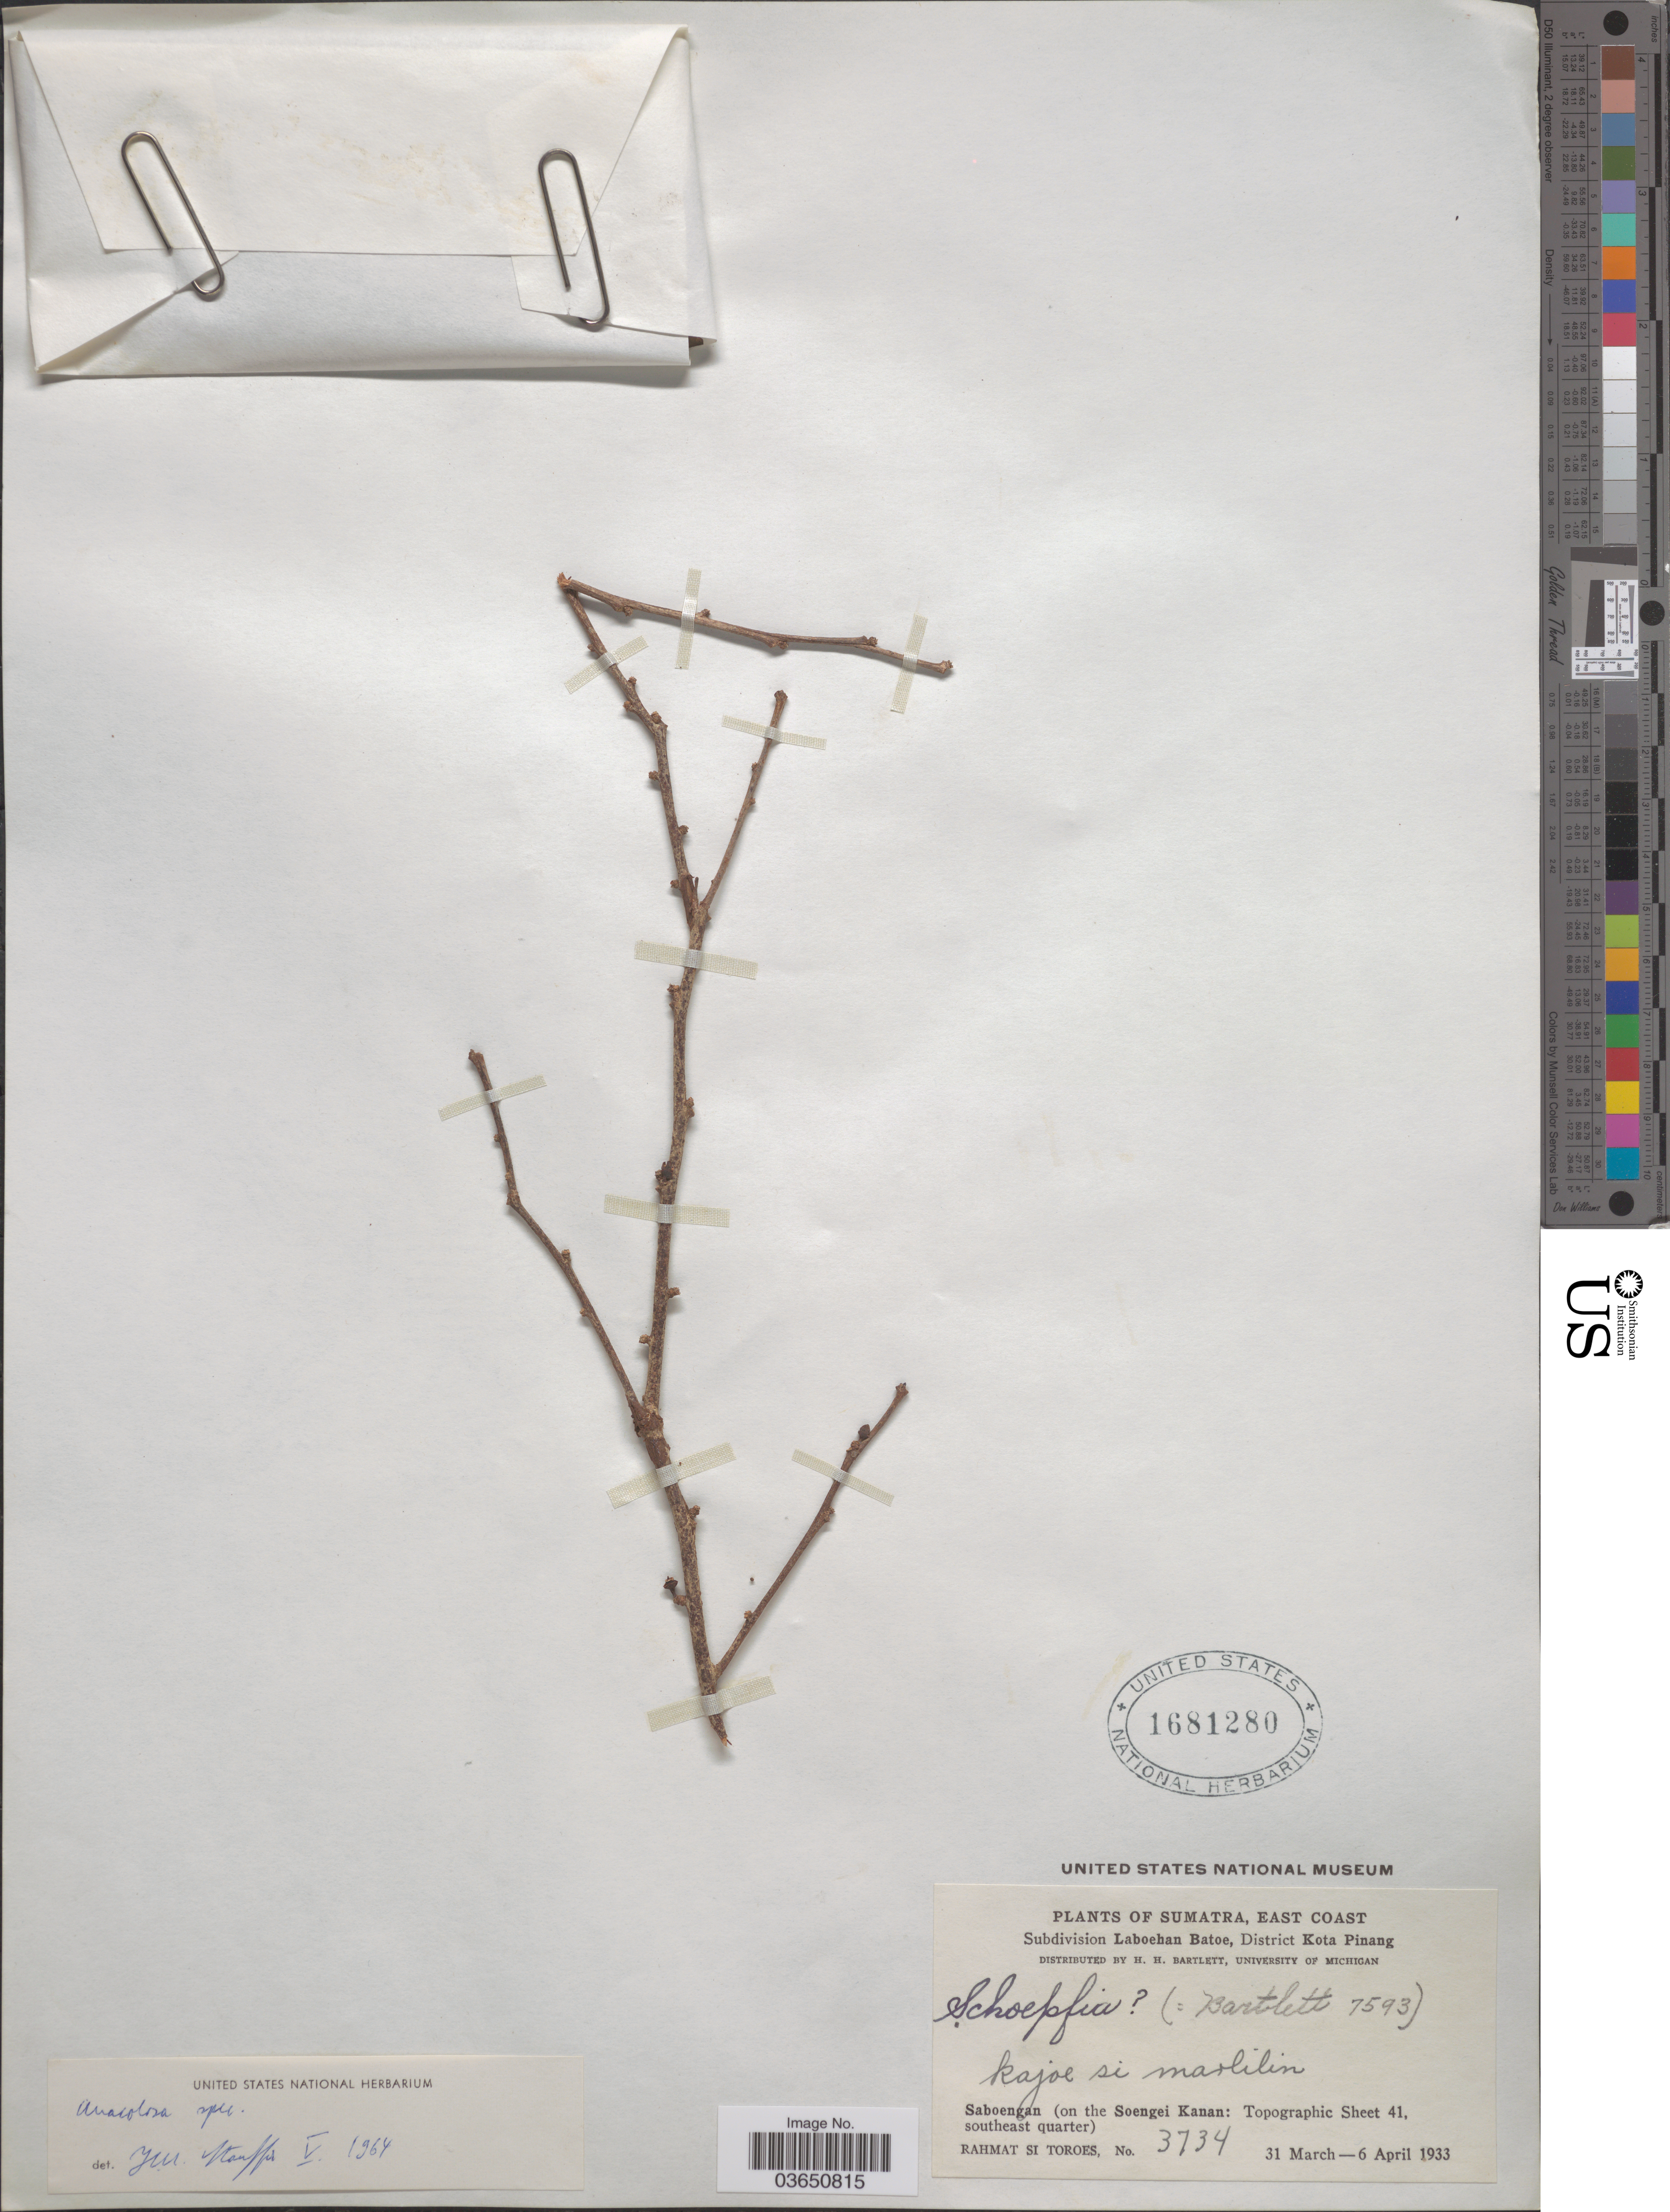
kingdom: Plantae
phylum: Tracheophyta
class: Magnoliopsida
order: Santalales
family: Aptandraceae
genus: Anacolosa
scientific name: Anacolosa sp.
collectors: Rahmat Si Boeea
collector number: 3734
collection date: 1933-03-31/1933-04-06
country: Indonesia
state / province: Sumatra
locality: East Coast. Subdivision Laboehan Batoe, District Kota Pinang. Saboengan (on the Soengei Kanan: Topographic Sheet 41, southeast quarter).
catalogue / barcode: US 1681280